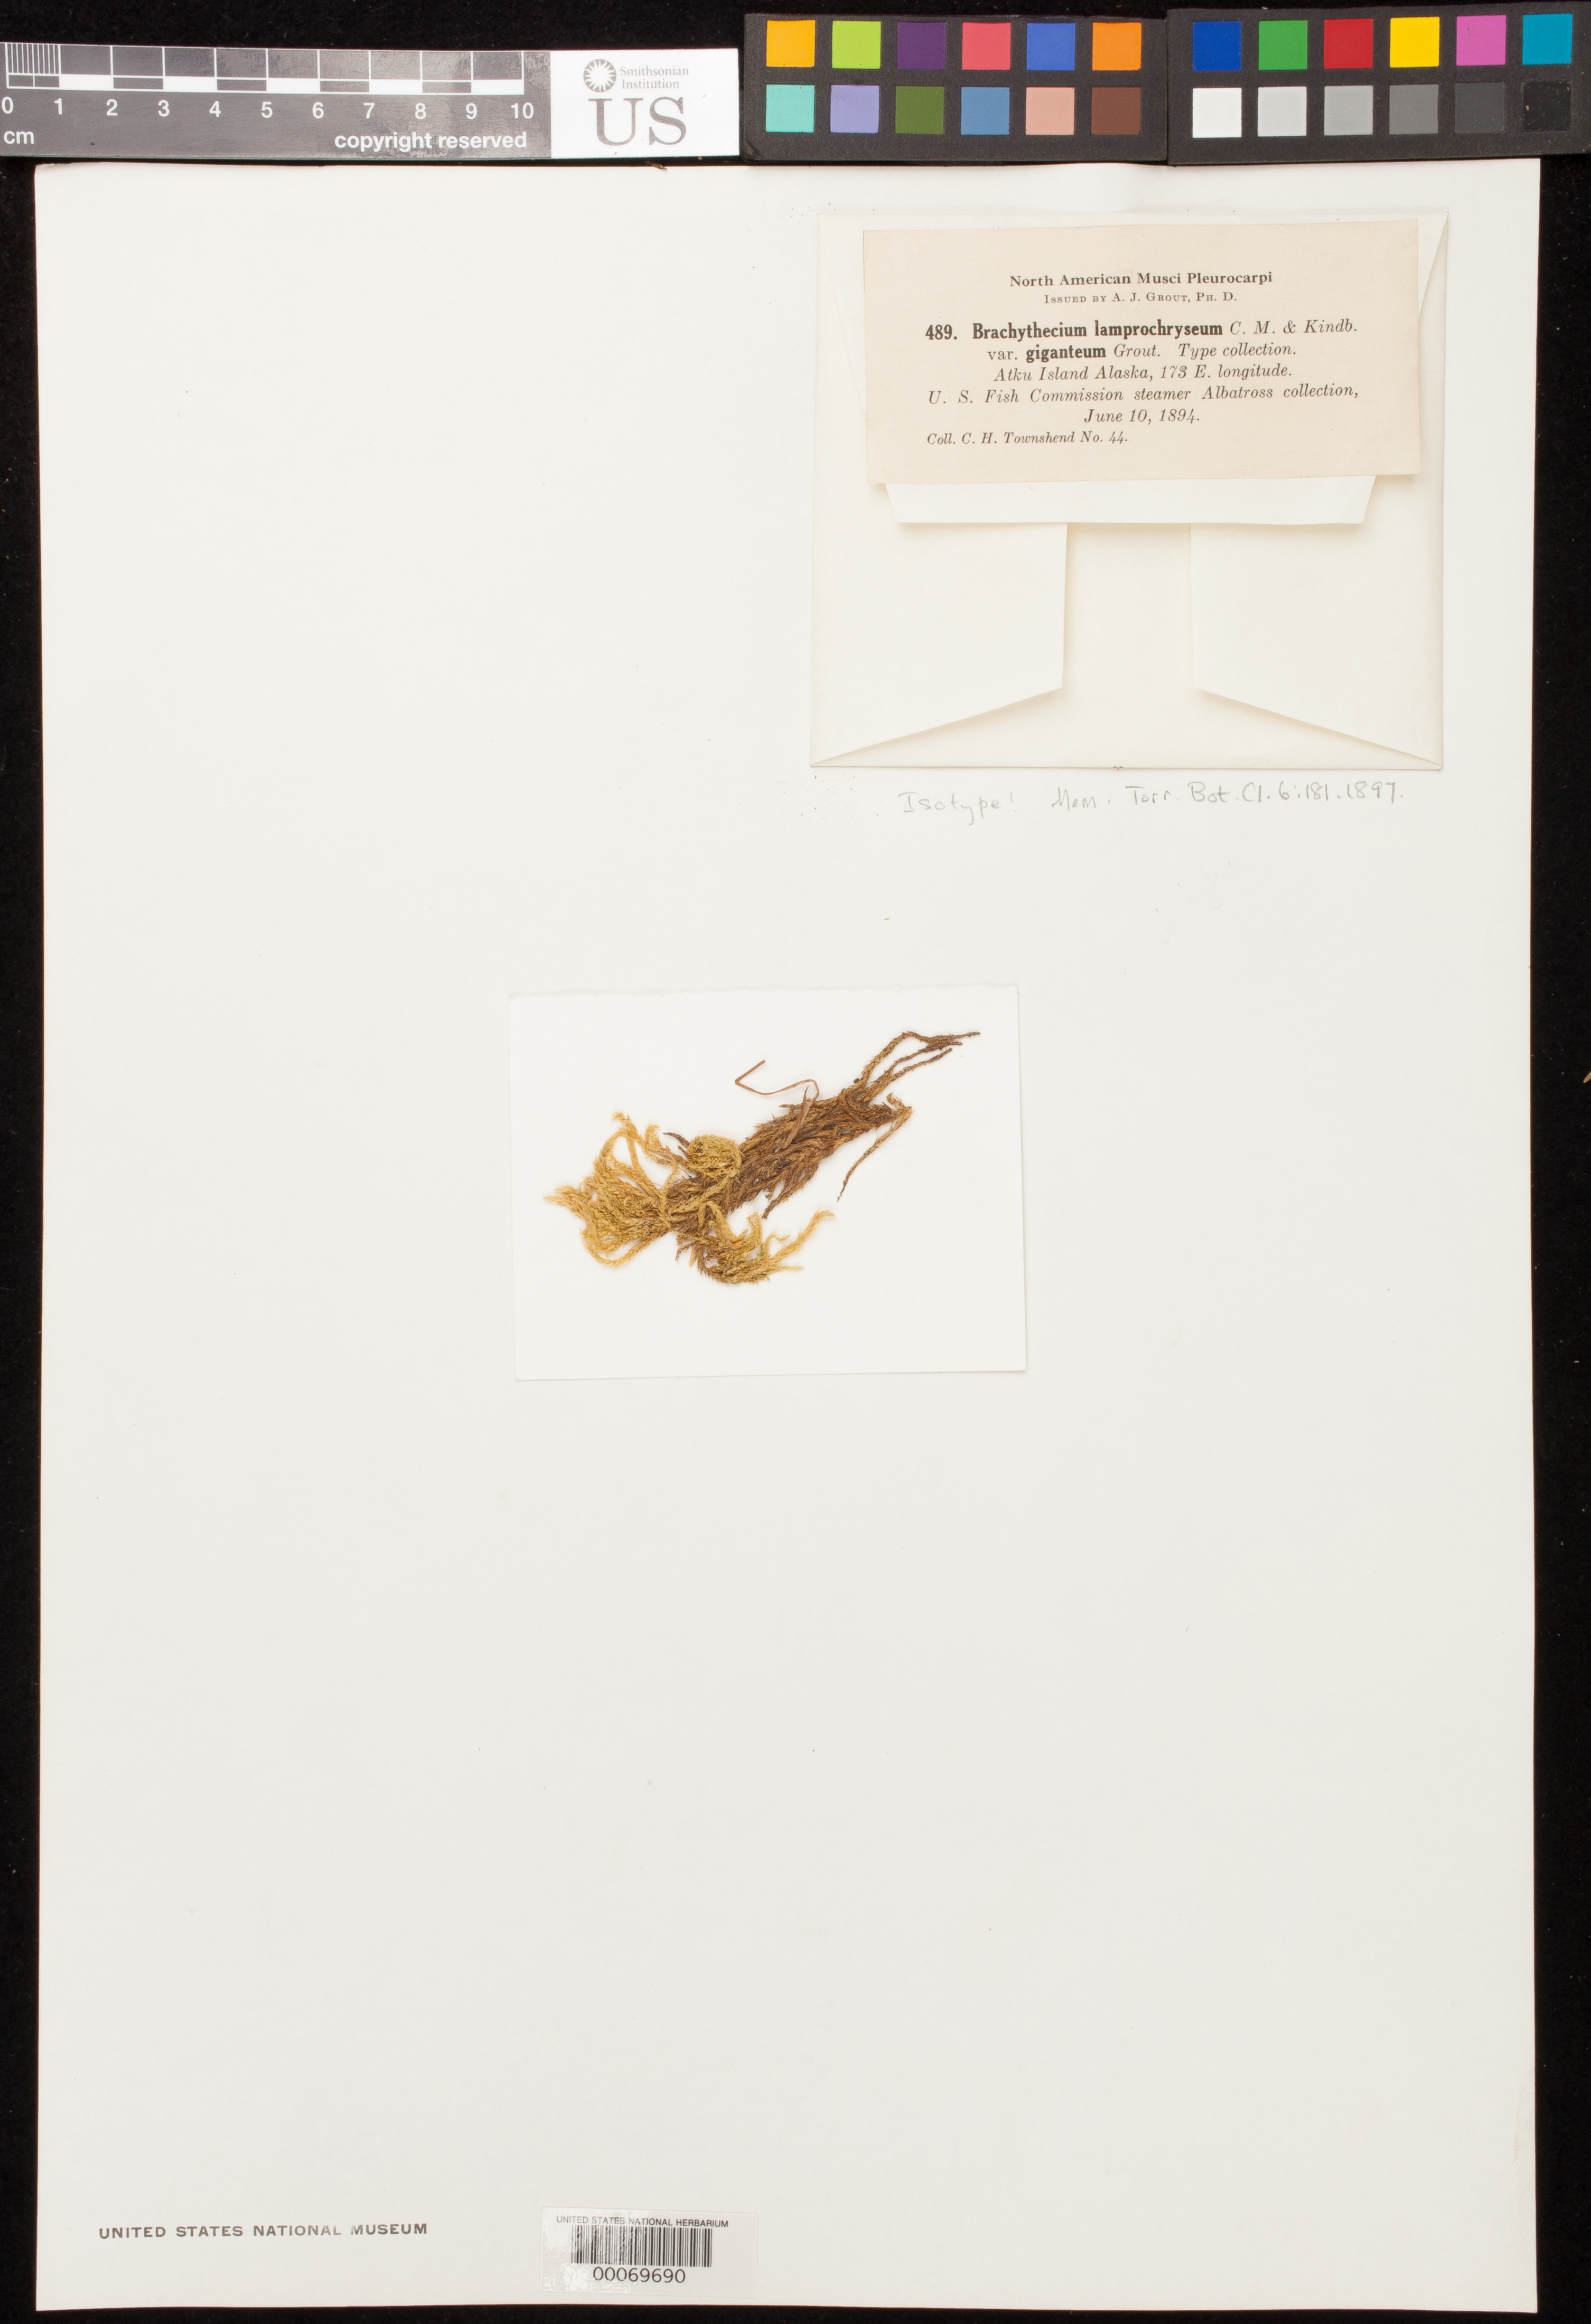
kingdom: Plantae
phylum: Bryophyta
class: Bryopsida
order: Hypnales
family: Brachytheciaceae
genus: Brachythecium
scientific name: Brachythecium lamprochryseum var. giganteum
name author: Grout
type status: Isotype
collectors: C. H. T. Townsend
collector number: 44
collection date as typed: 10 Jun 1894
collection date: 1894-06-10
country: United States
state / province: Alaska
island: Attu Island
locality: Attu Island.